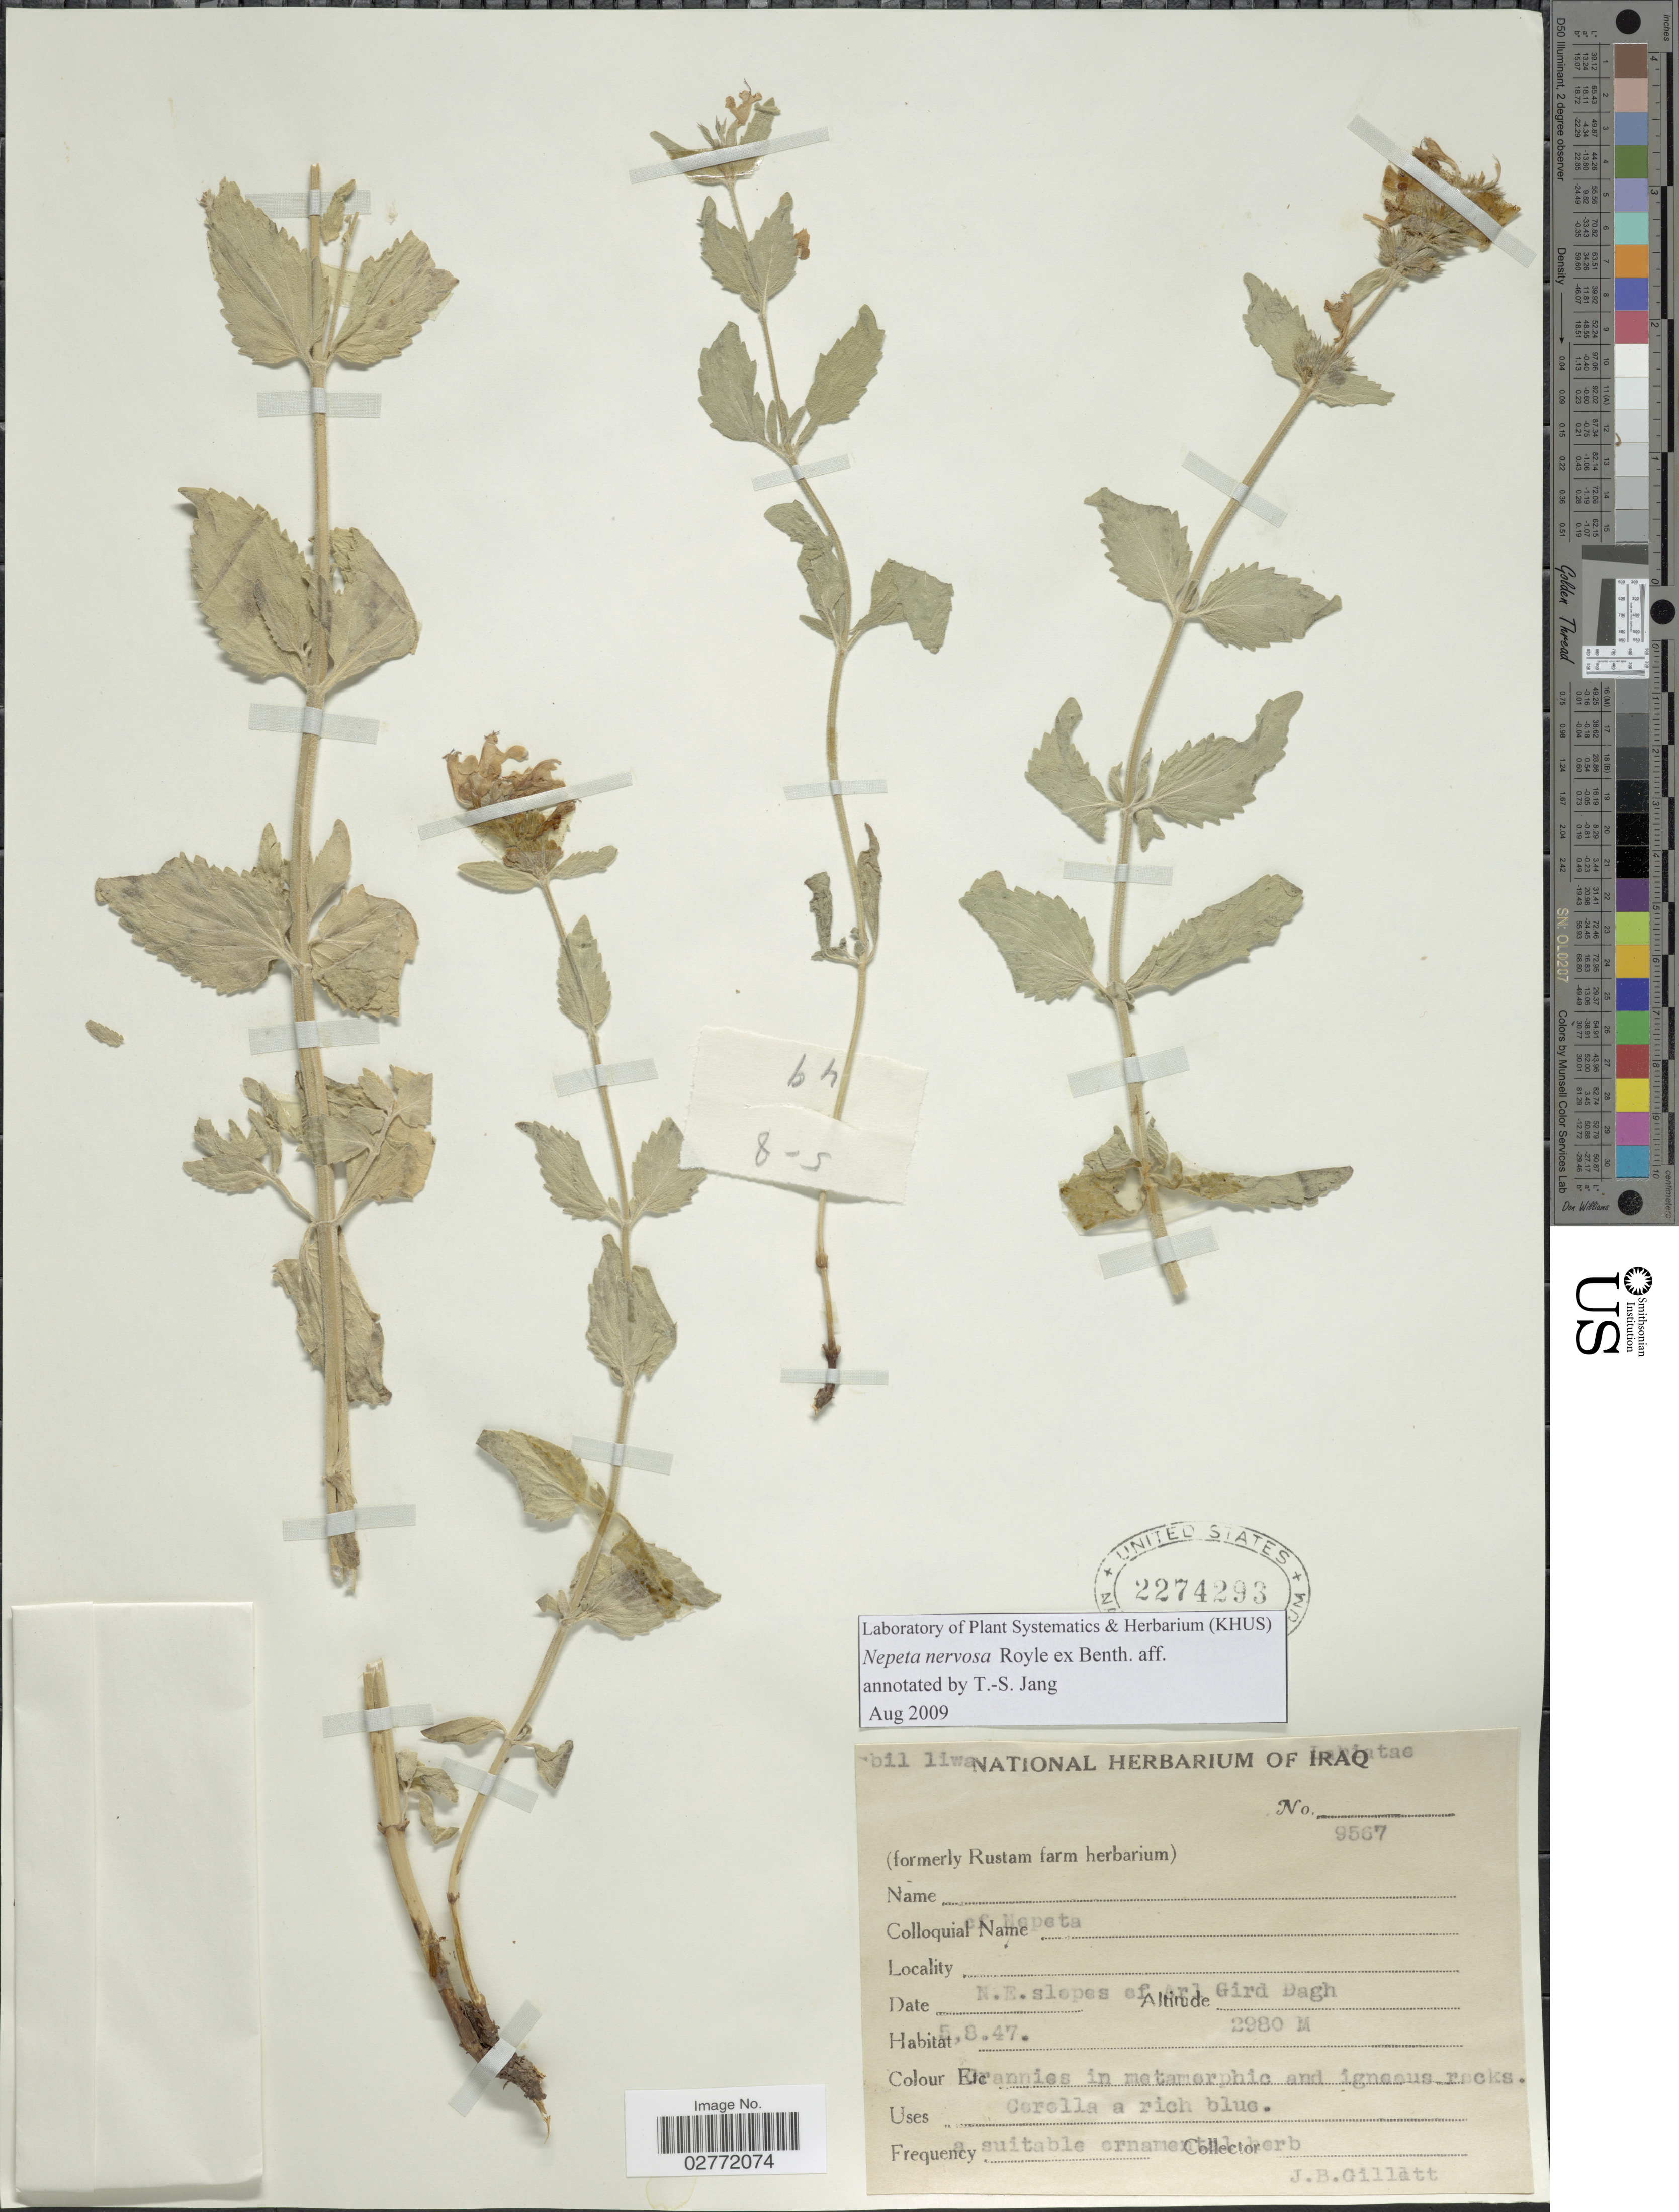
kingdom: Plantae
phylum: Tracheophyta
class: Magnoliopsida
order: Lamiales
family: Lamiaceae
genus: Nepeta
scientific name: Nepeta nervosa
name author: Royle ex Benth.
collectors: J. B. Gillett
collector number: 9567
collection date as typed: Transcribed d/m/y: 5/8/47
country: Iraq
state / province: Arbīl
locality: Erbil liwa. N.E. slopes of Arl Gird Dagh.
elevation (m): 2980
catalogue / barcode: US 2274293